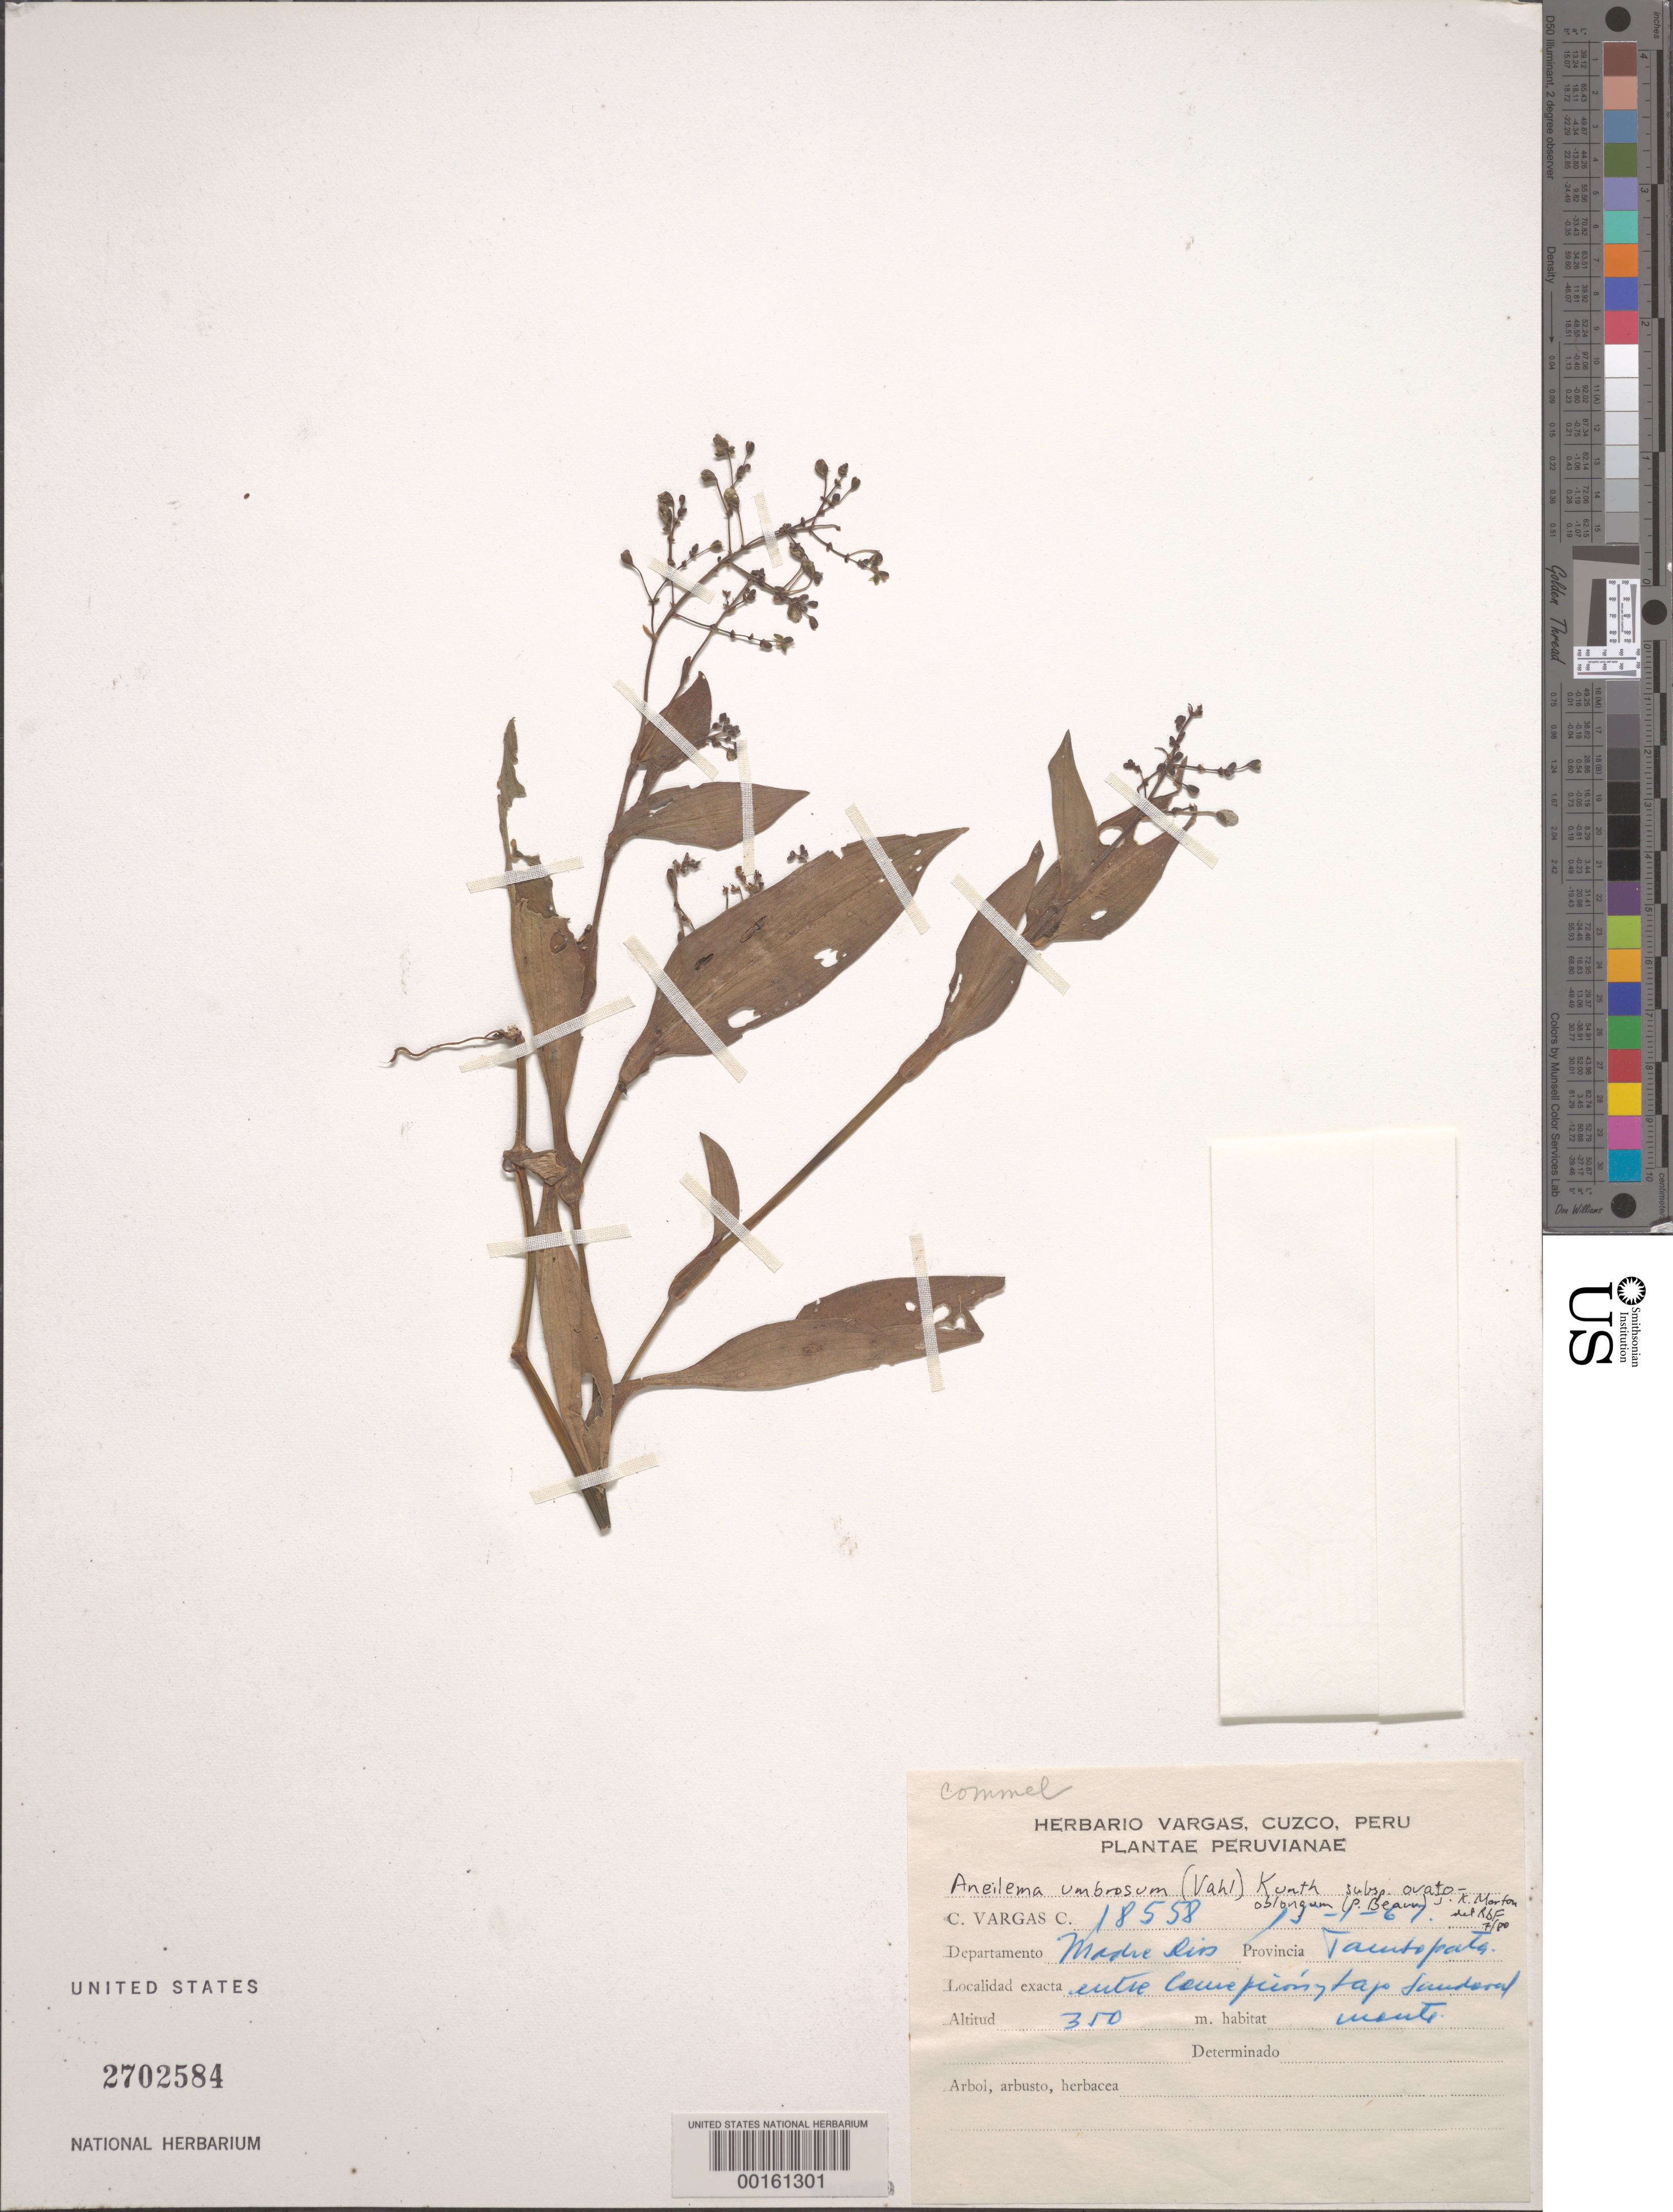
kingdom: Plantae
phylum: Tracheophyta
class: Liliopsida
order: Commelinales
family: Commelinaceae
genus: Aneilema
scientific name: Aneilema umbrosum subsp. ovato-oblongum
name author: (P. Beauv.) J.K. Morton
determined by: Faden, Robert B., (US), Smithsonian Institution - National Museum of Natural History (UNITED STATES)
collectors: C. Vargas Calderón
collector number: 18558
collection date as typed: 15 Jan 1967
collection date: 1967-01-15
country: Peru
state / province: Madre de Dios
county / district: Tambopata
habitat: Mountain side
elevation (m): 350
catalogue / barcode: US 2702584